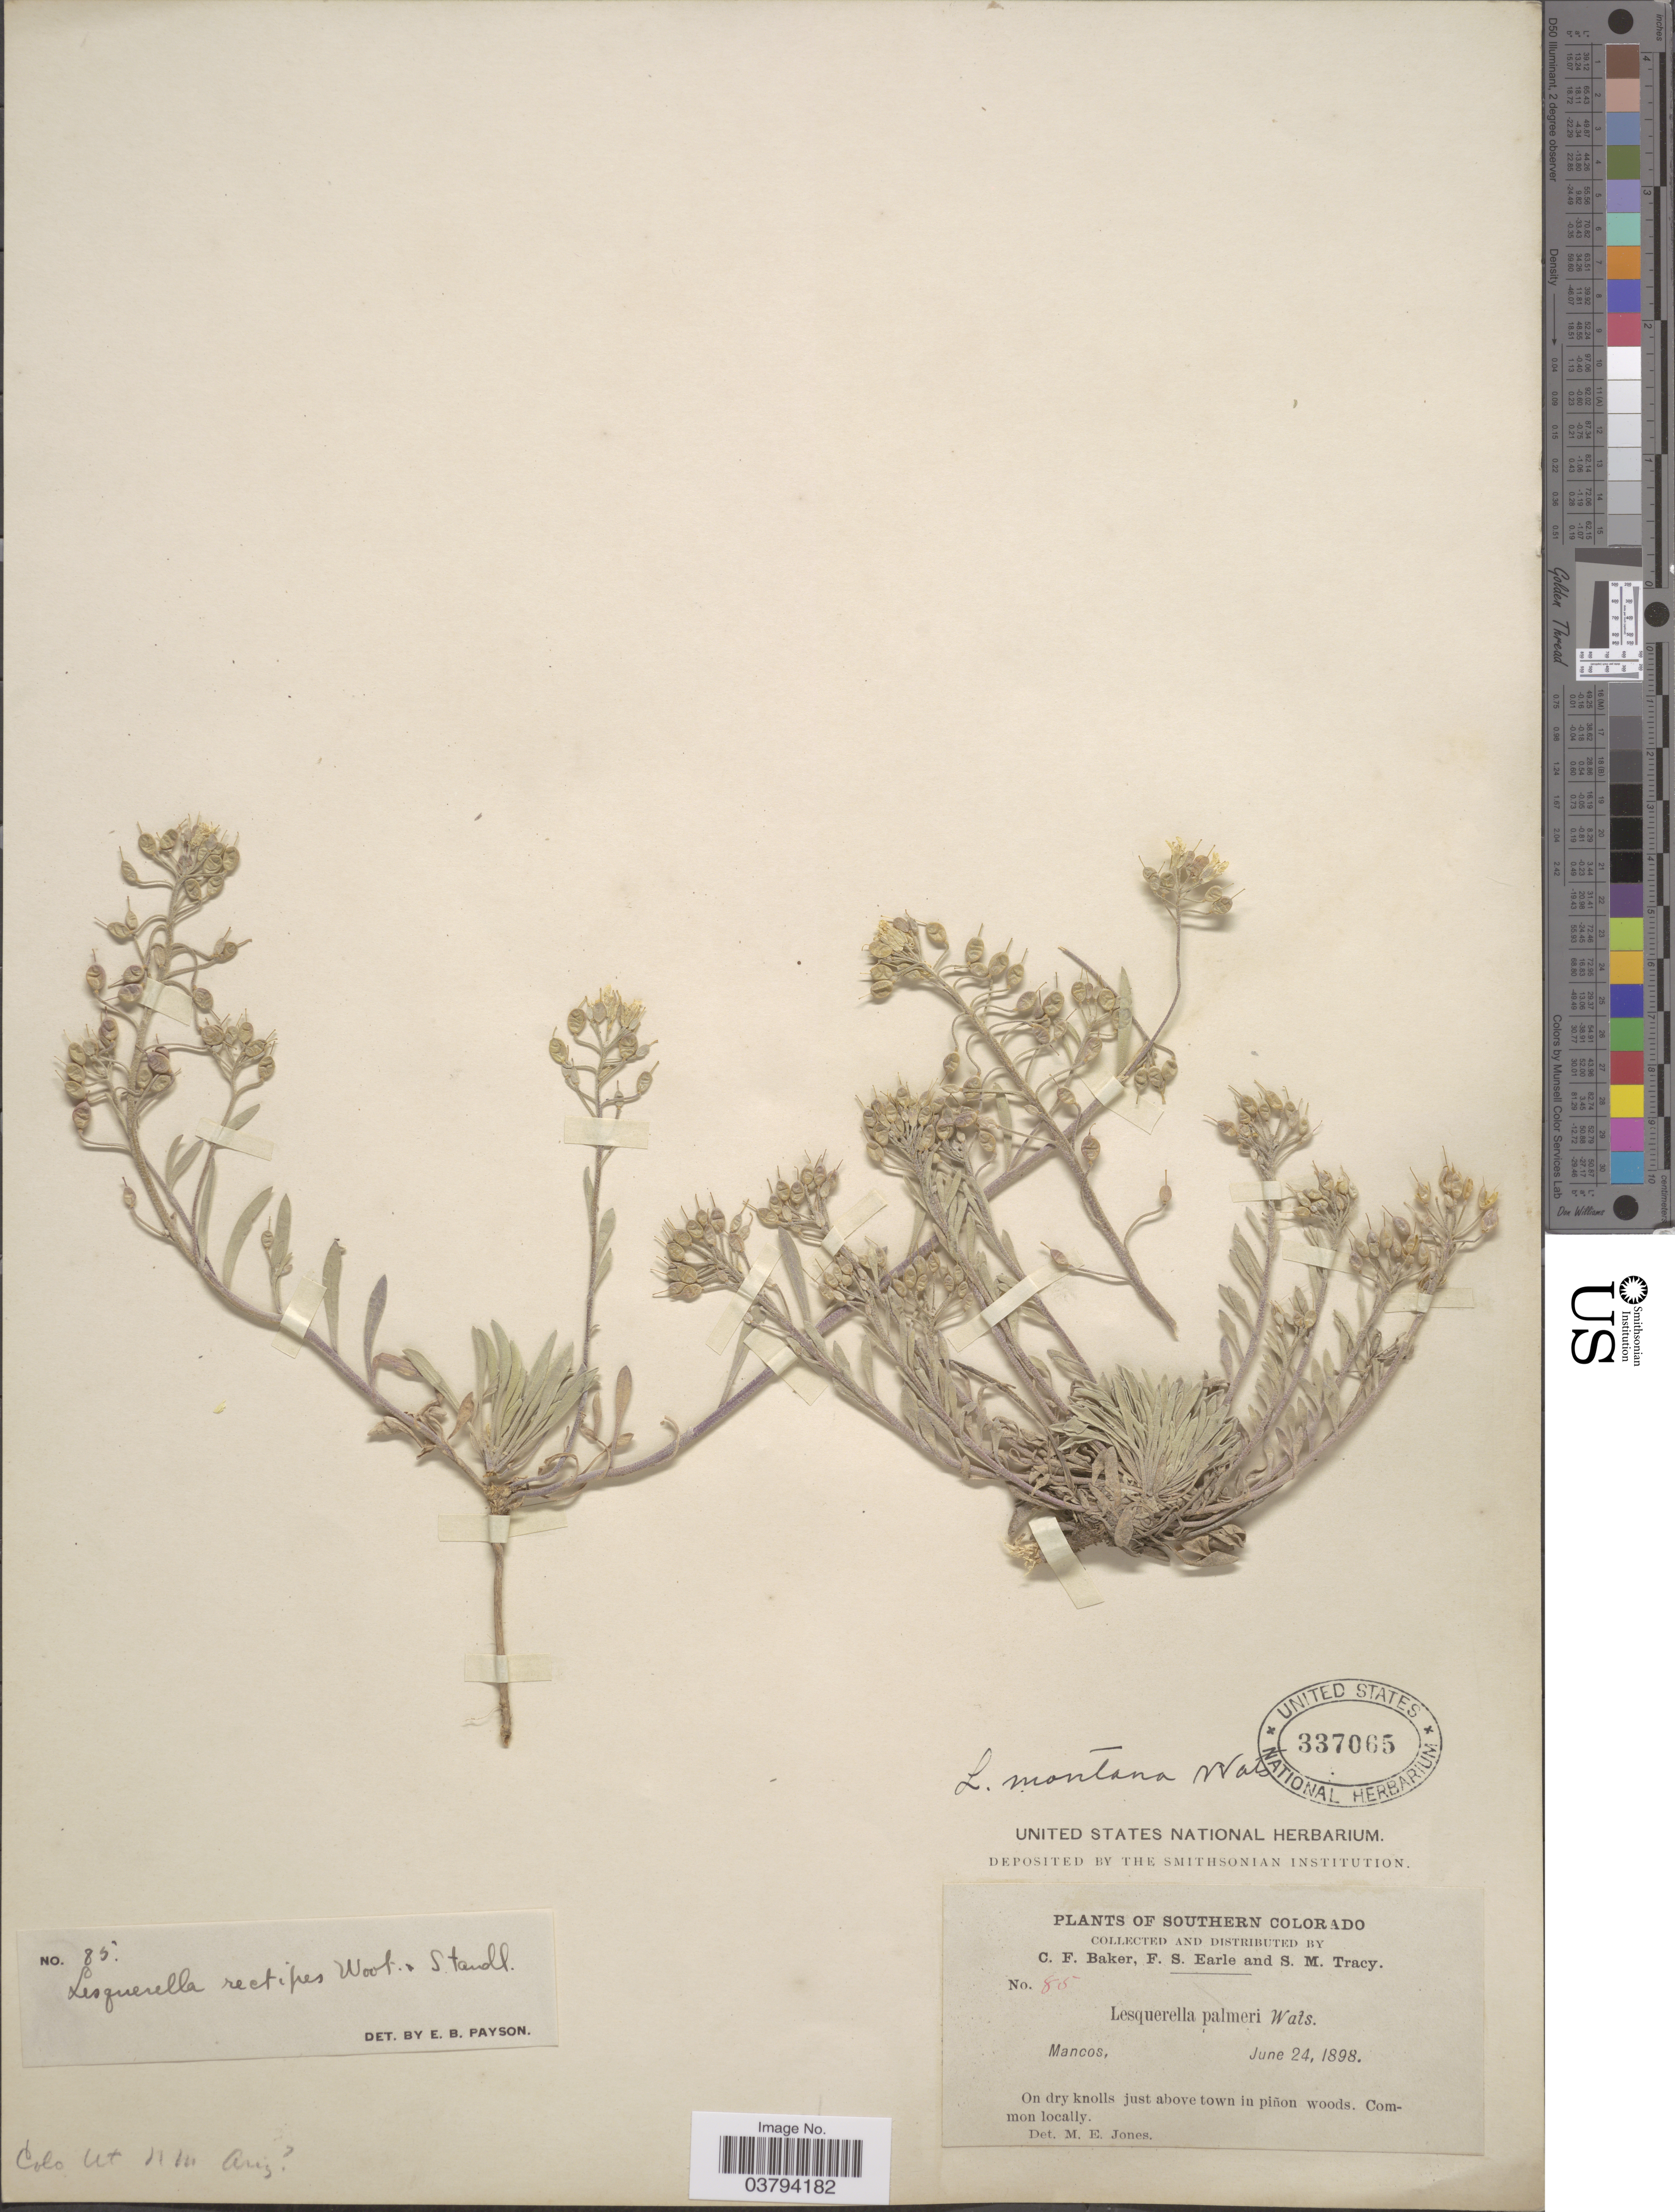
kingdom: Plantae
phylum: Tracheophyta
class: Magnoliopsida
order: Brassicales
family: Brassicaceae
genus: Lesquerella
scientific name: Lesquerella rectipes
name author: Wooton & Standl.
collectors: C. F. Baker, F. S. Earle & S. M. Tracy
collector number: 85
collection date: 1898-06-24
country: United States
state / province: Colorado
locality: Southern Colorado. Mancos. On dry knolls just above town in piñon woods.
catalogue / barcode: US 337065